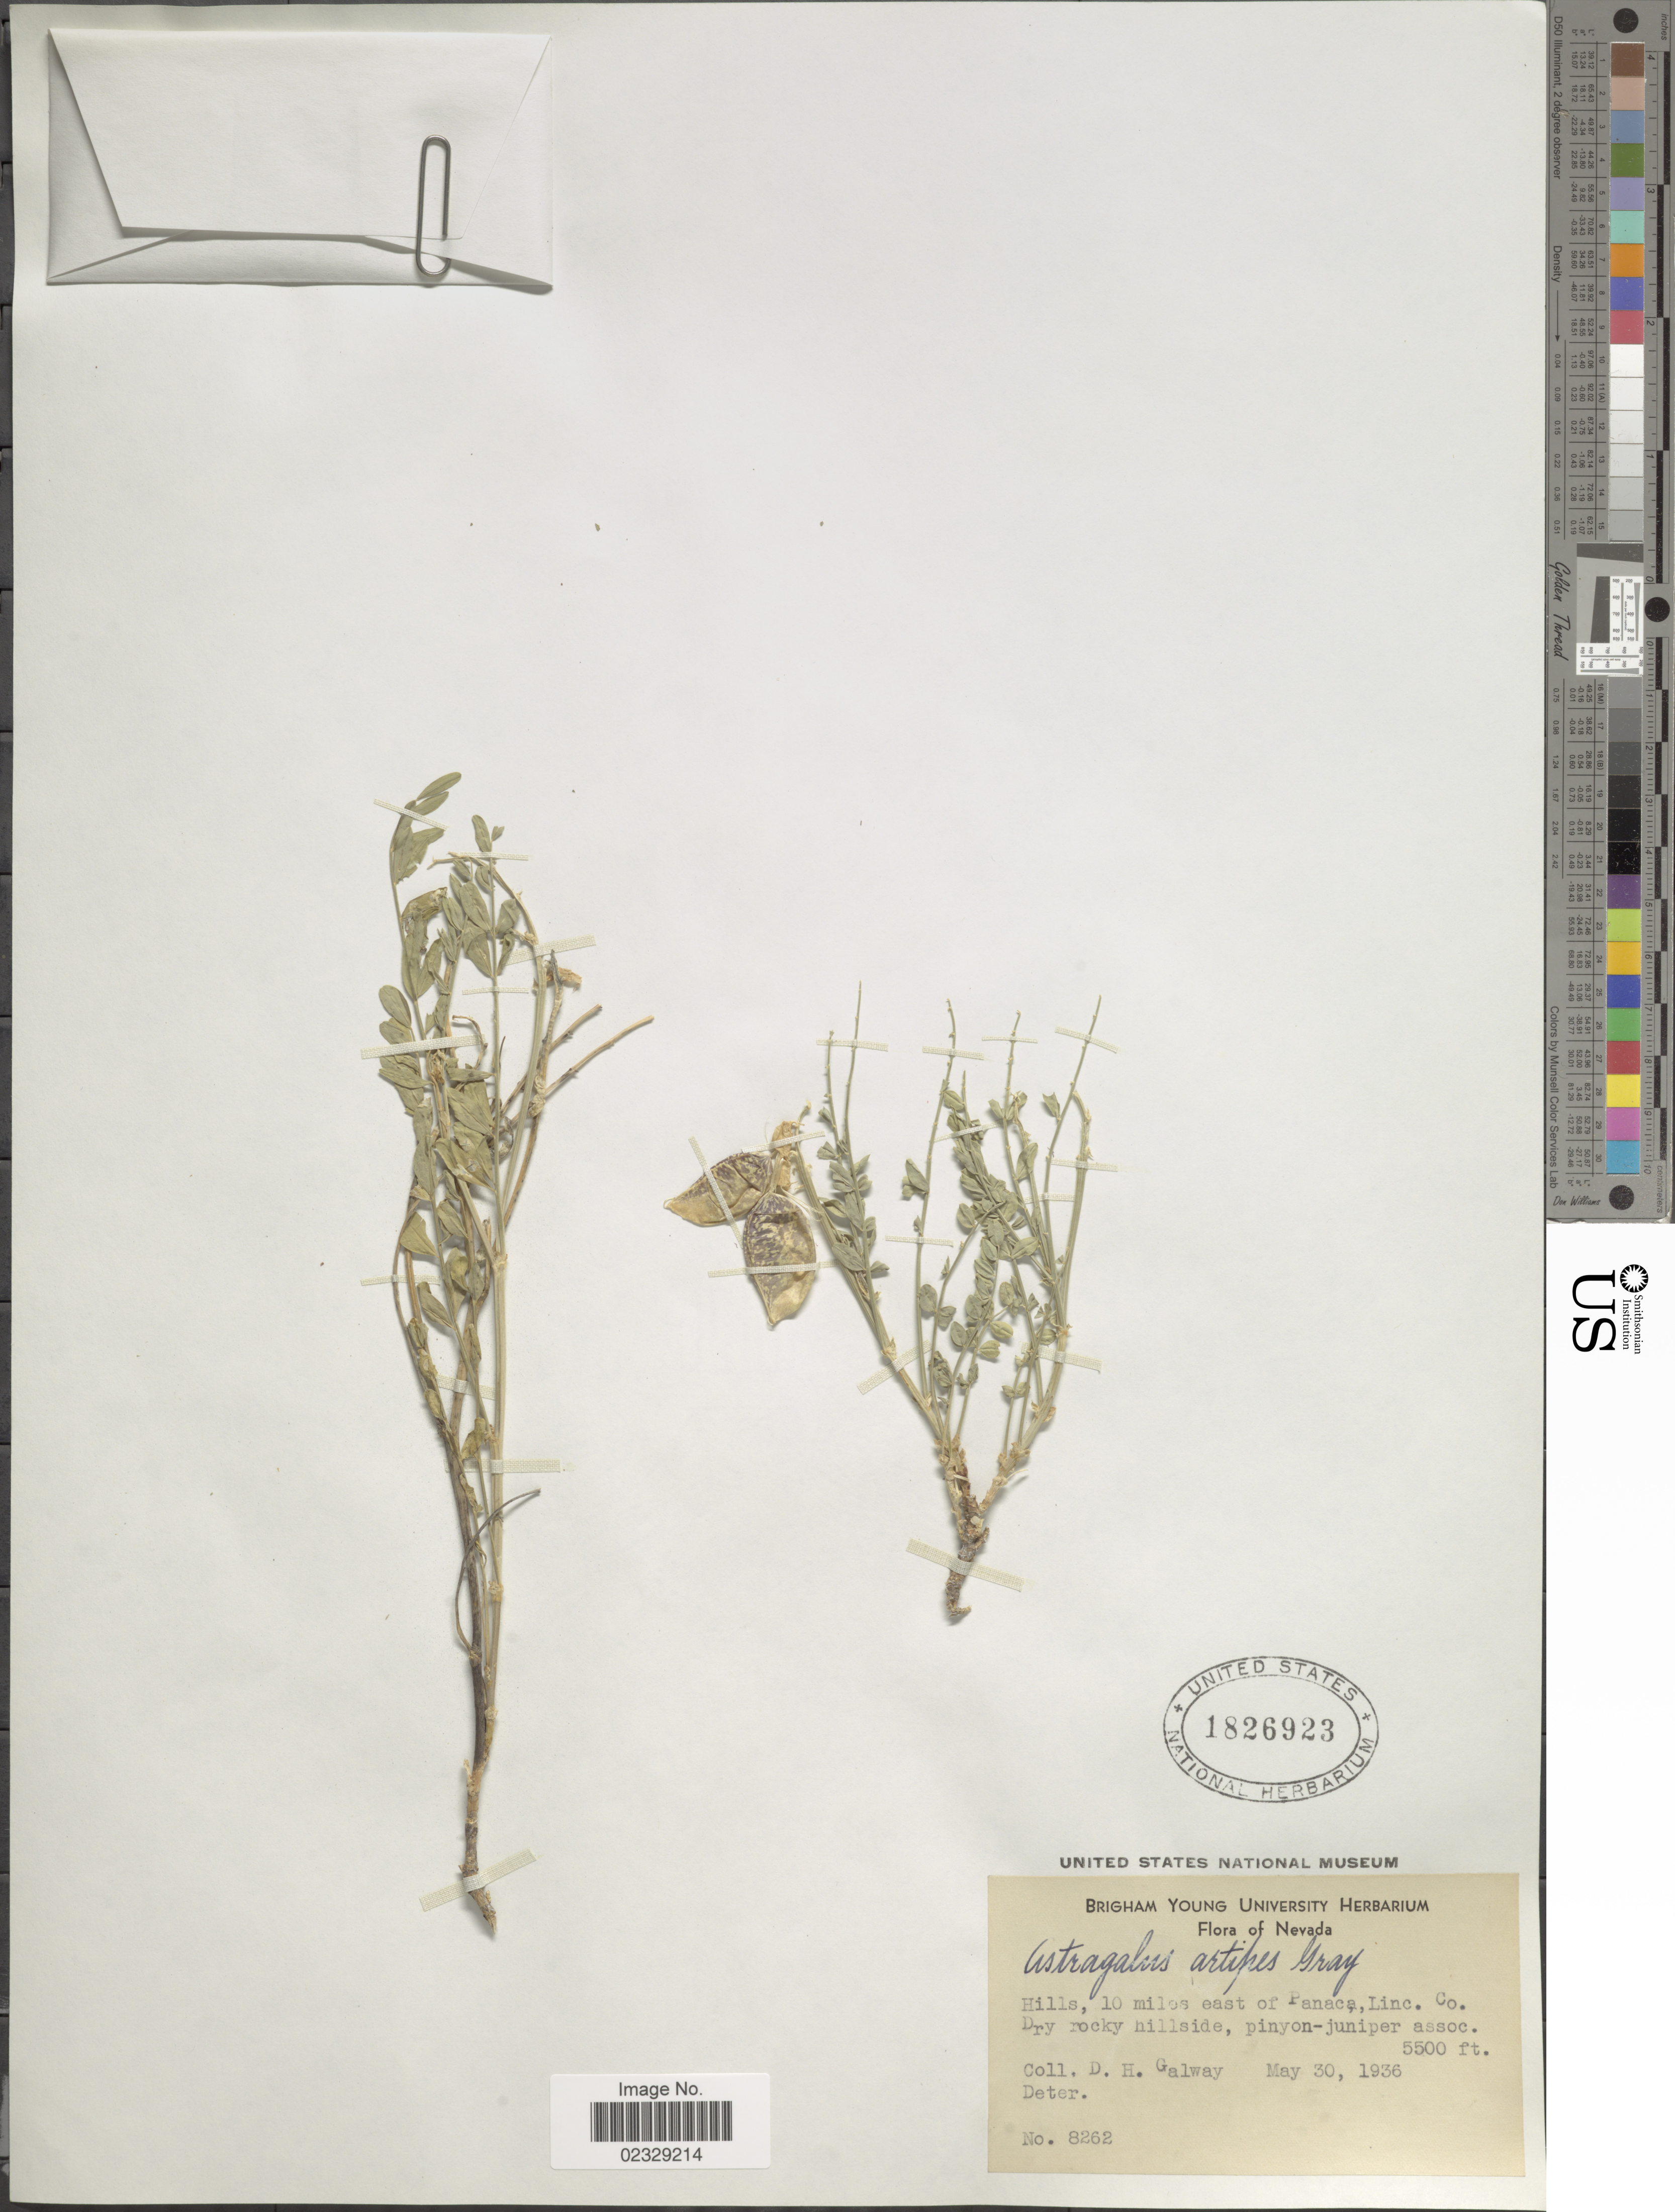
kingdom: Plantae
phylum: Tracheophyta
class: Magnoliopsida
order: Fabales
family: Fabaceae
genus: Astragalus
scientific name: Astragalus artipes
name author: A. Gray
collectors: D. Galway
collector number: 8262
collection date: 1936-05-30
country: United States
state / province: Nevada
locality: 10 miles east of Panaca, Linc. Co.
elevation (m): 1676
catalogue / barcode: US 1826923